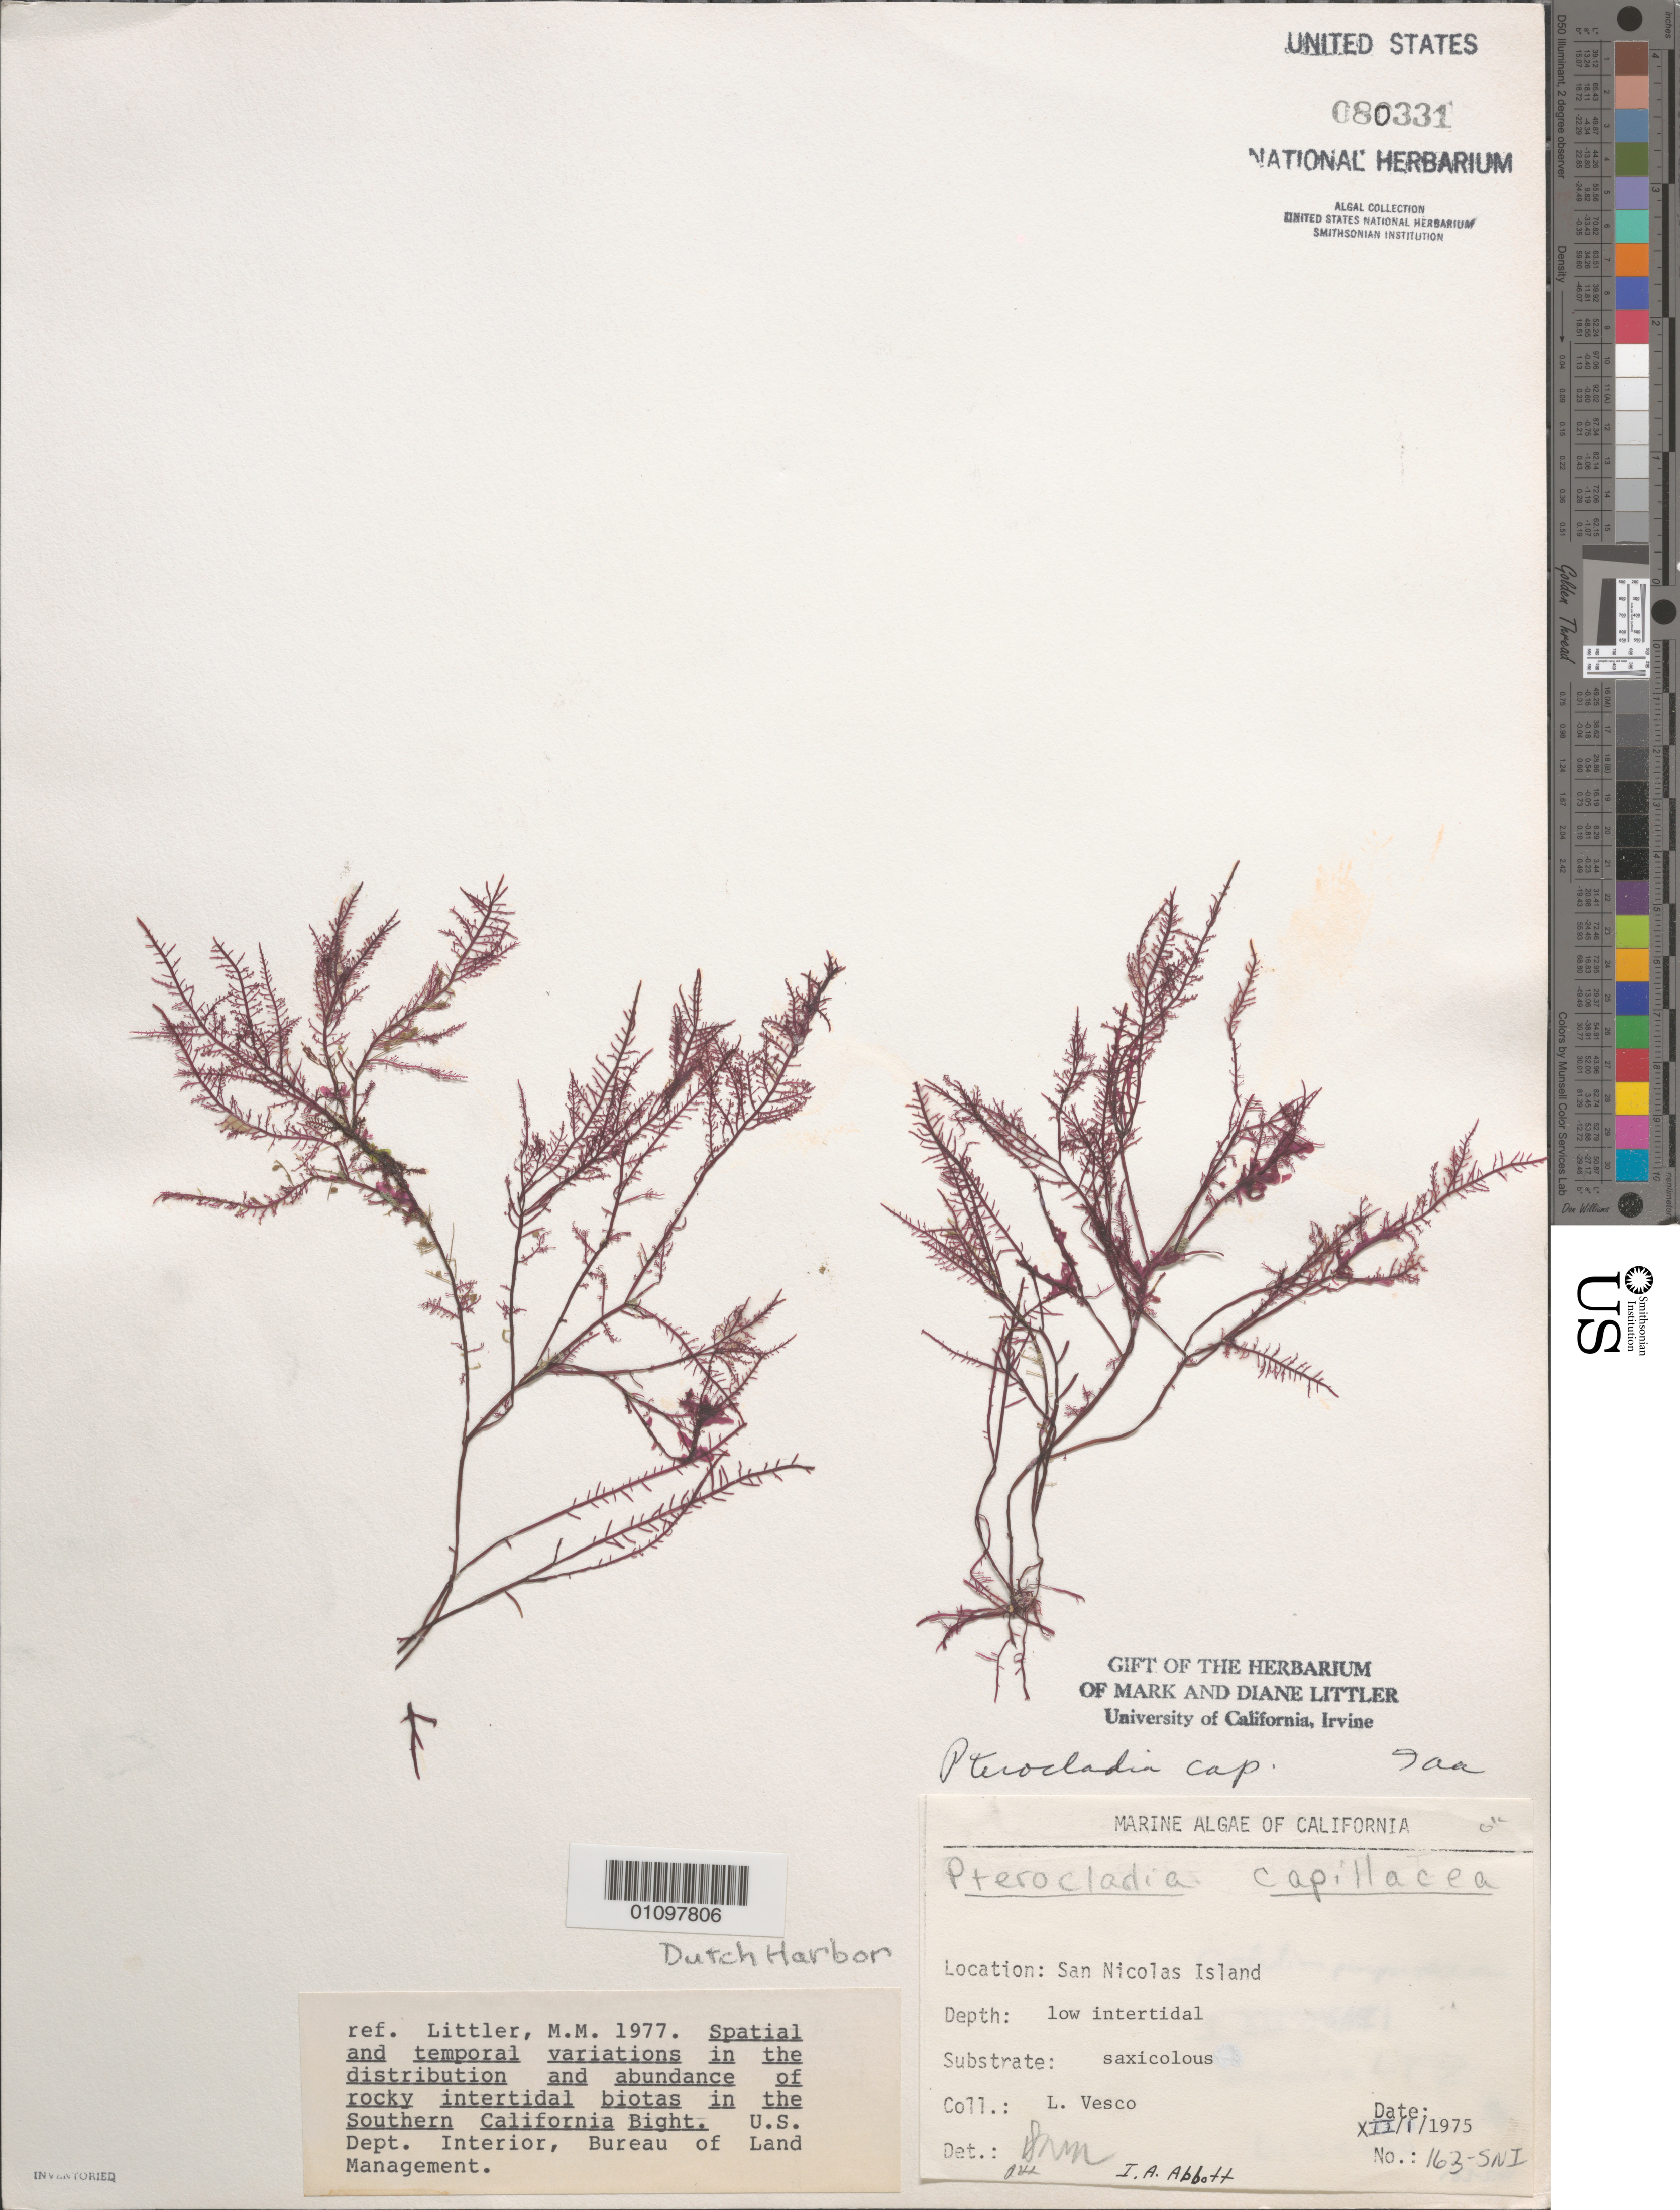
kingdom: Plantae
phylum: Rhodophyta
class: Florideophyceae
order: Gelidiales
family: Pterocladiaceae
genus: Pterocladiella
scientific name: Pterocladiella capillacea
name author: (S.G. Gmel.) Santelices & Hommers.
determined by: Algae name updating Project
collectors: L. Vesco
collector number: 163-SNI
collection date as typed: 01 Dec 1975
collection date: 1975-12-01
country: United States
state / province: California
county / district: Ventura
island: San Nicolas Island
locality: Dutch Harbor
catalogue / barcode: US 80331